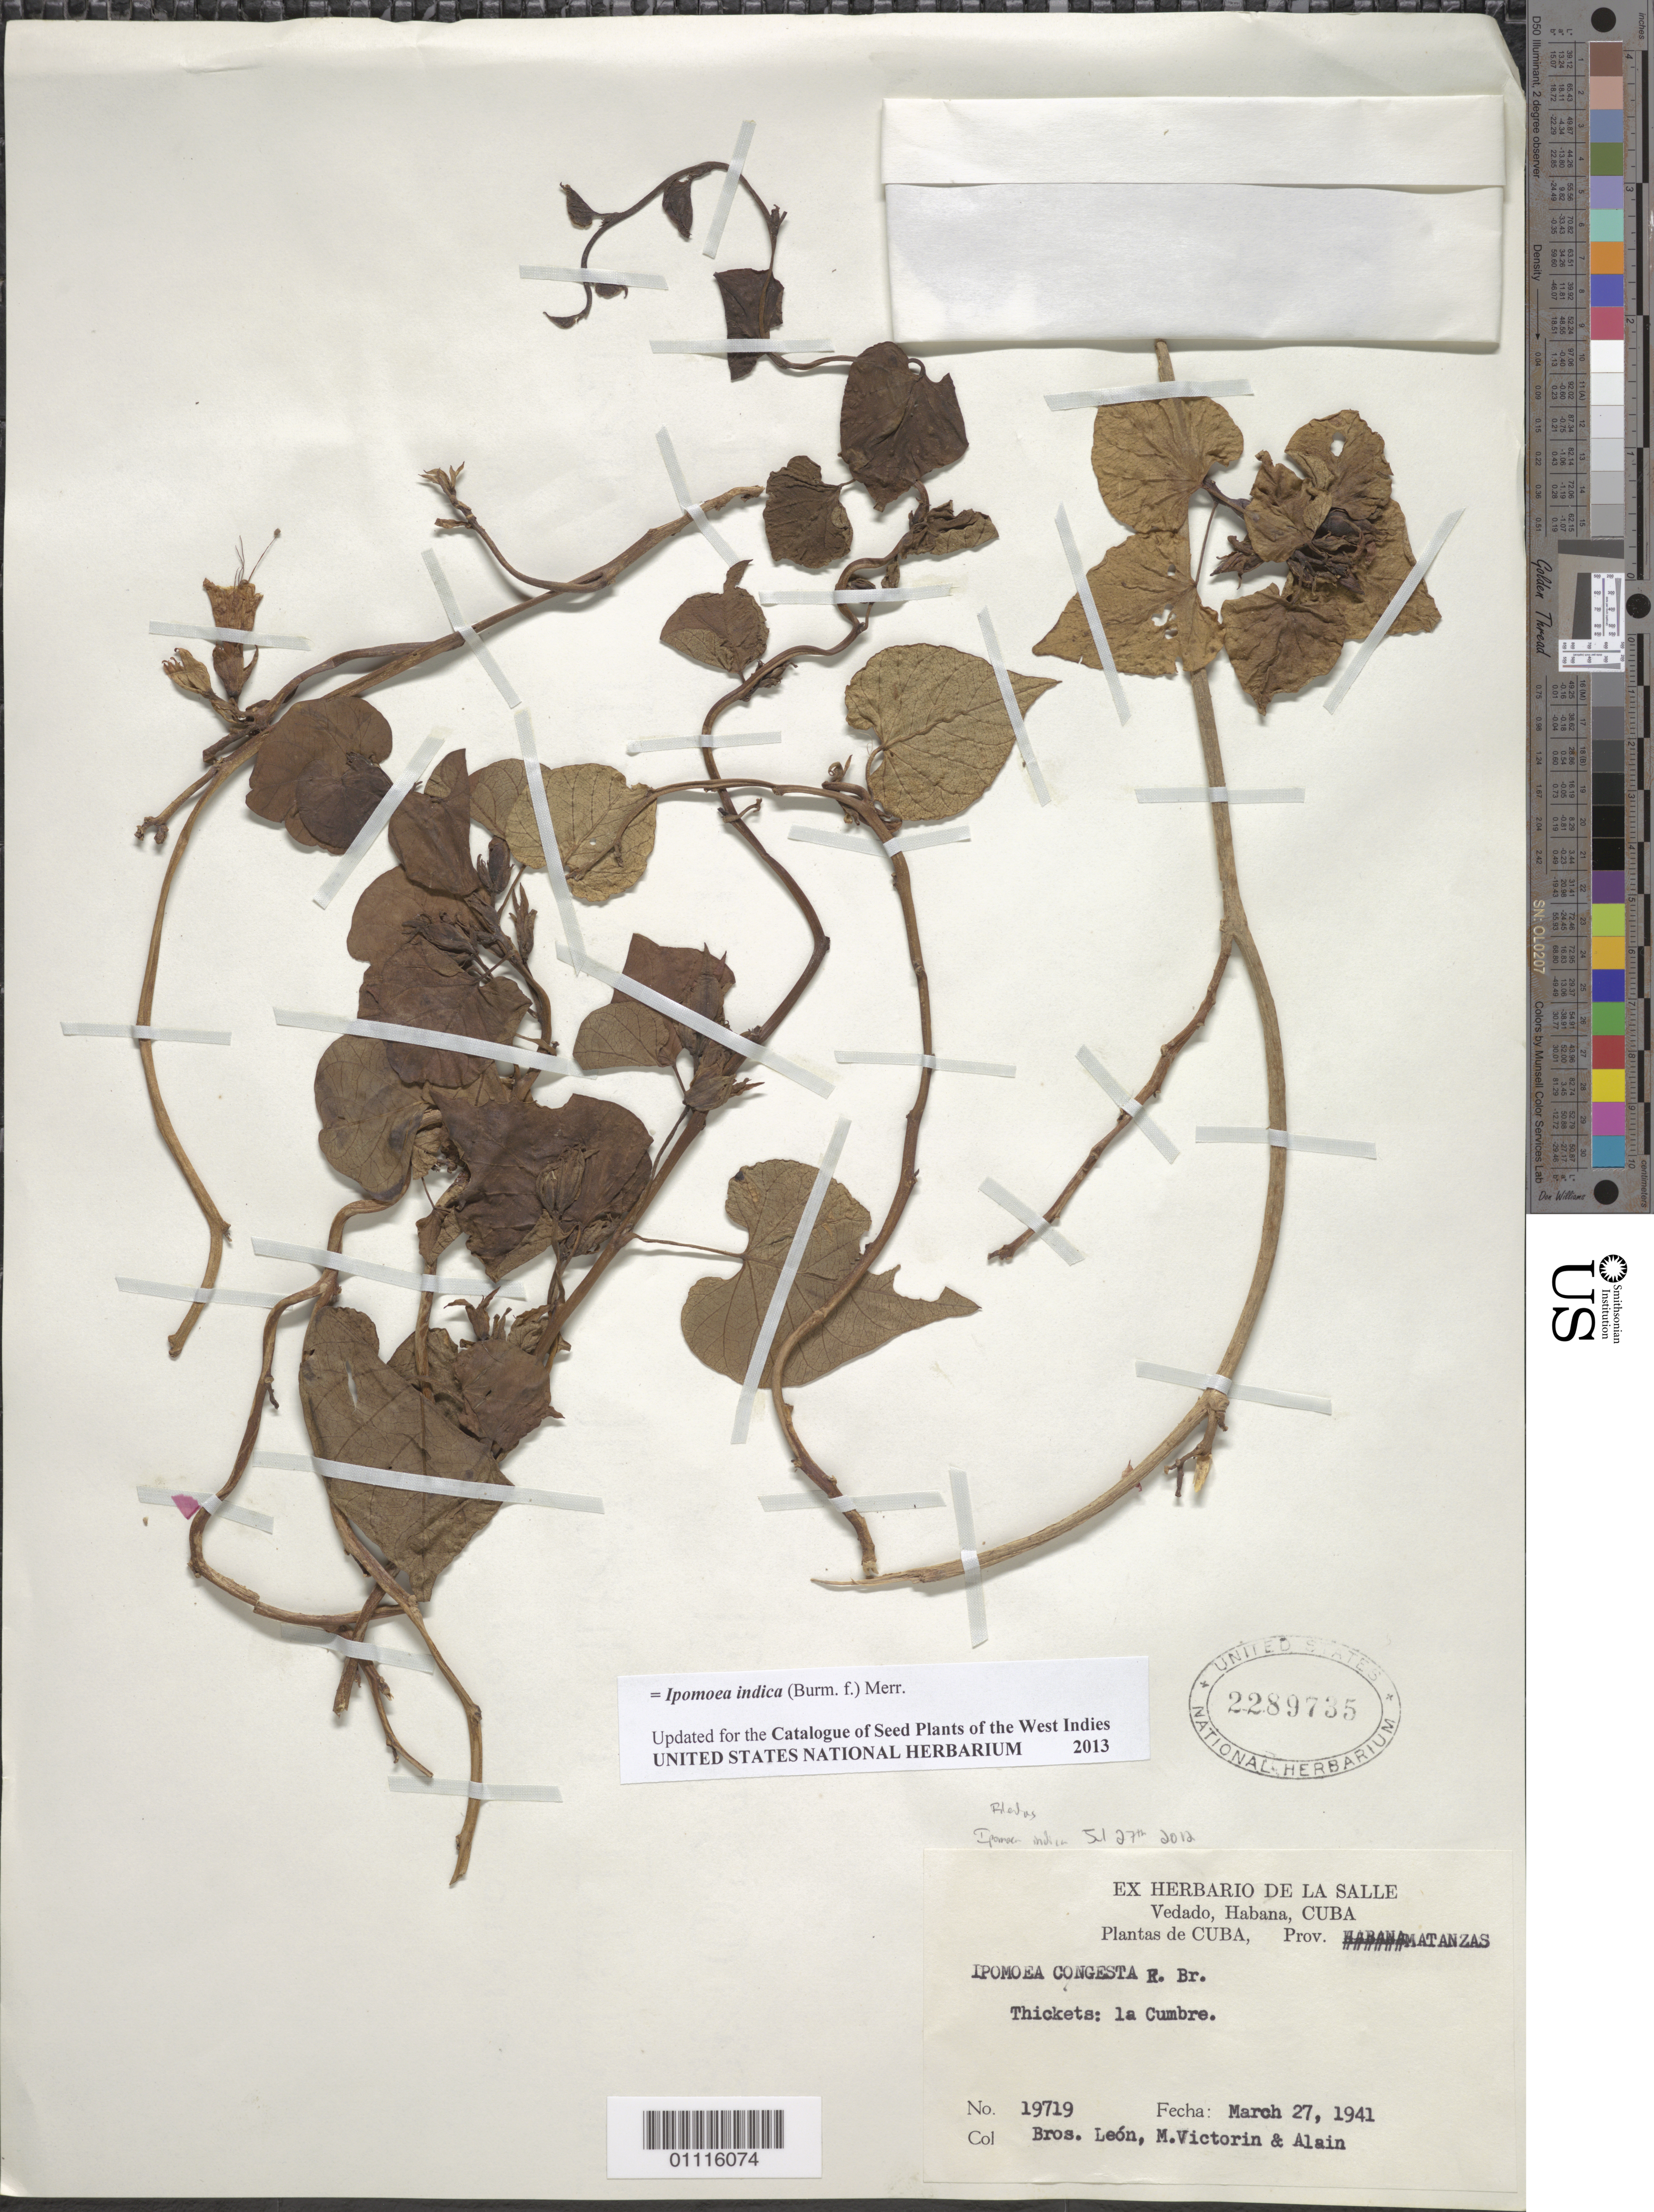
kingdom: Plantae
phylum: Tracheophyta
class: Magnoliopsida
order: Solanales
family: Convolvulaceae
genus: Ipomoea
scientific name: Ipomoea indica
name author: (Burm.) Merr.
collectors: Bro. León, F. Victorin & A. H. Liogier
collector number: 19719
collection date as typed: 27 Mar 1941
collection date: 1941-03-27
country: Cuba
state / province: Matanzas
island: Cuba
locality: Thickets: la Cumbre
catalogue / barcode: US 2289735